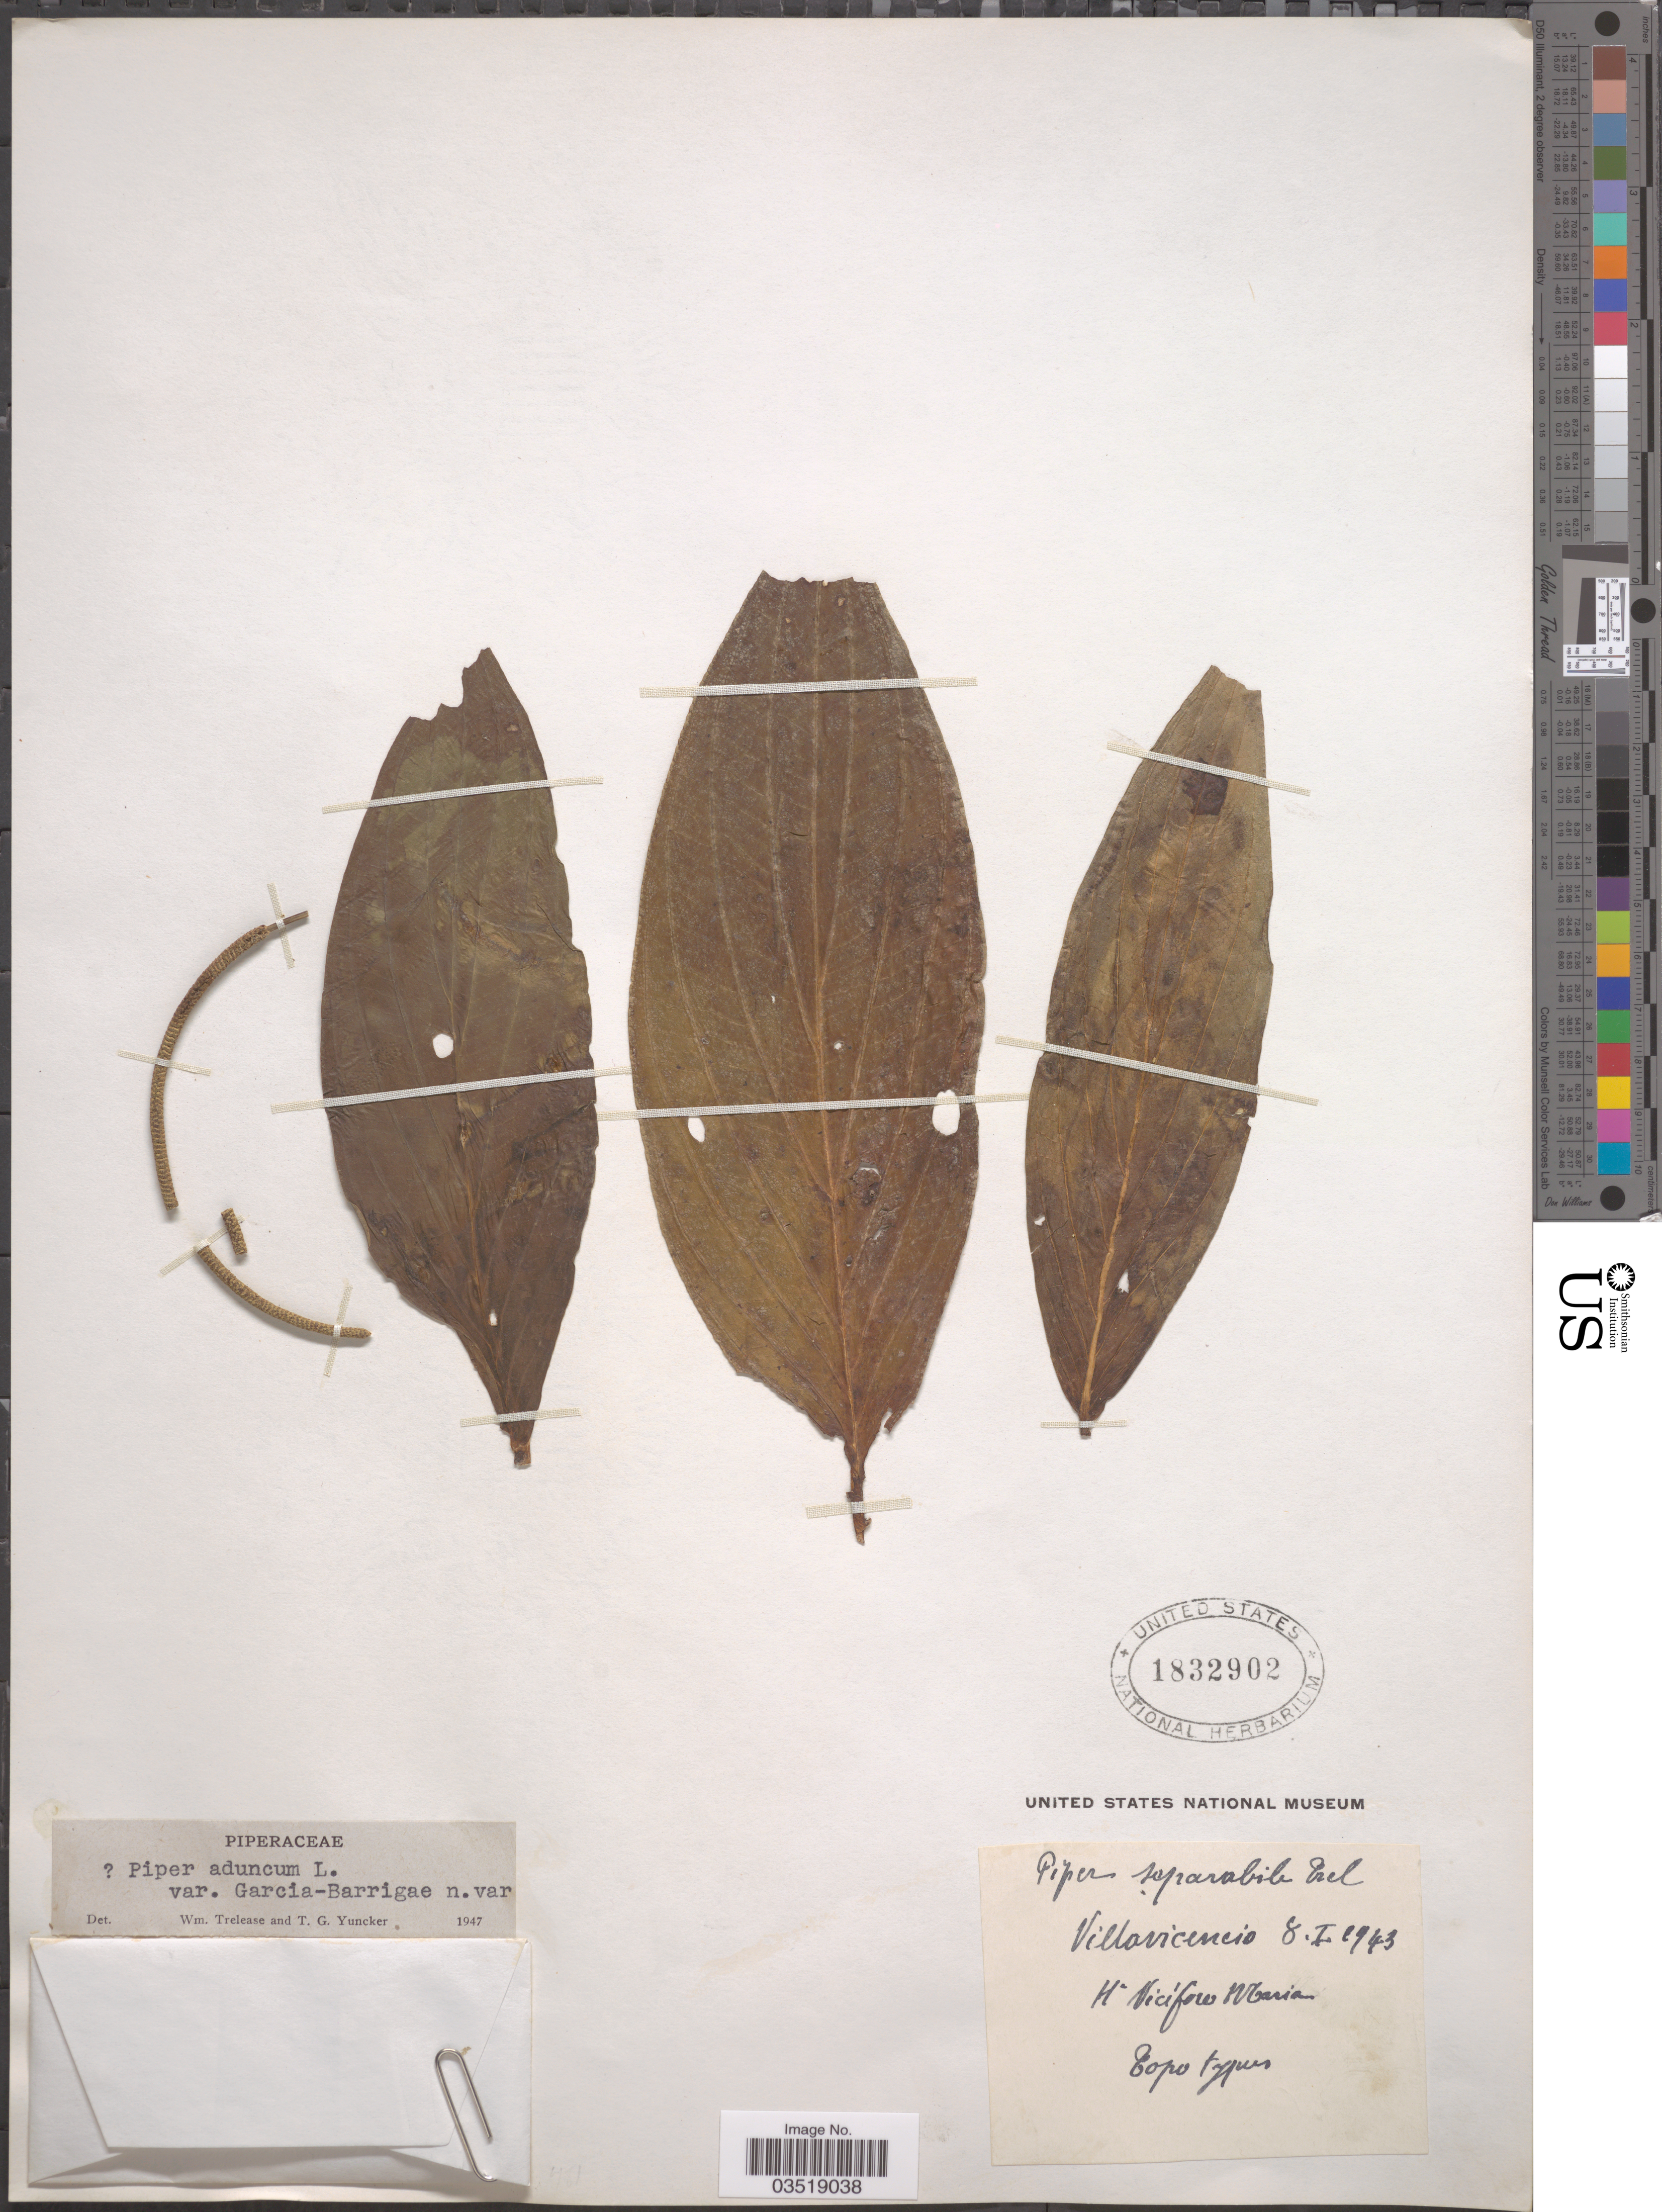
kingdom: Plantae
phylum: Tracheophyta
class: Magnoliopsida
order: Piperales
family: Piperaceae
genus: Piper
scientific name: Piper aduncum var. garcia-barrigae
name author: Trel. & Yunck.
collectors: Villavicencio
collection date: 1943-01-08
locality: H. Vicifore Maria [interpreted]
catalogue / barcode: US 1832902